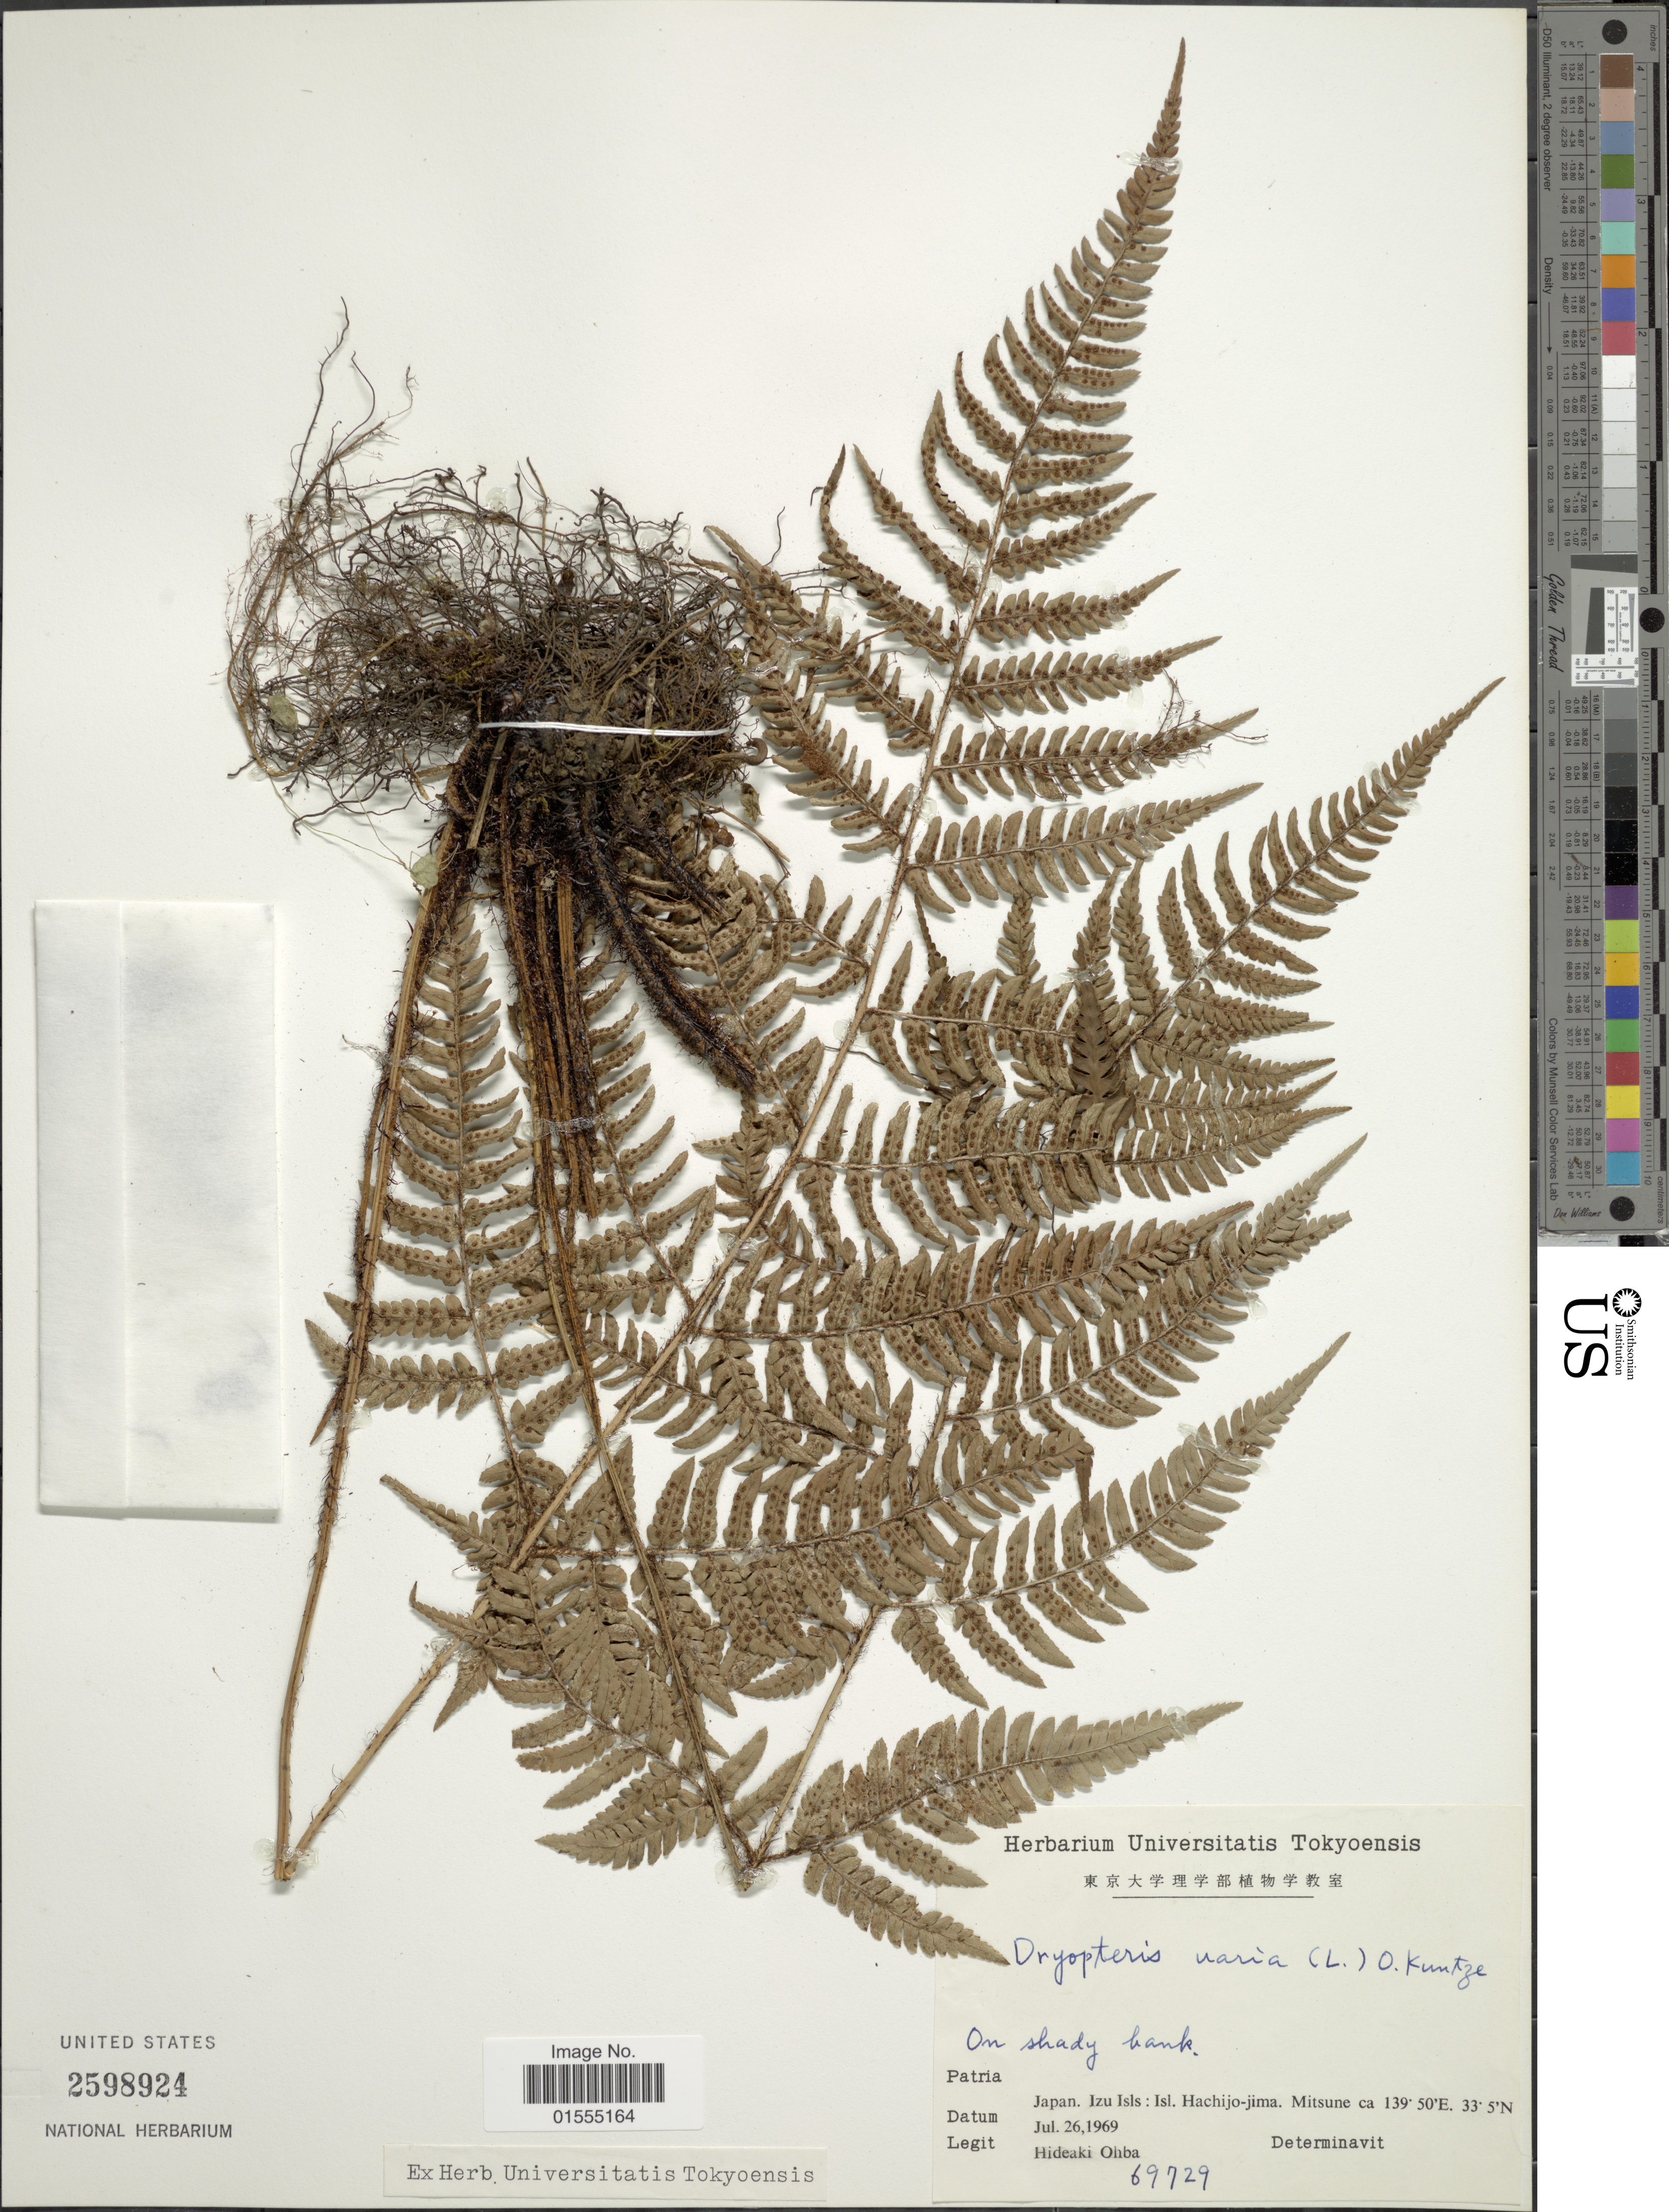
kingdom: Plantae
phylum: Tracheophyta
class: Polypodiopsida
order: Polypodiales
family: Dryopteridaceae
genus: Dryopteris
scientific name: Dryopteris varia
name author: (L.) Kuntze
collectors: H. Ohba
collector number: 69729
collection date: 1969-07-26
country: Japan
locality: Izu Isl. Hachijo-jima, Mitsune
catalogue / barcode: US 2598924